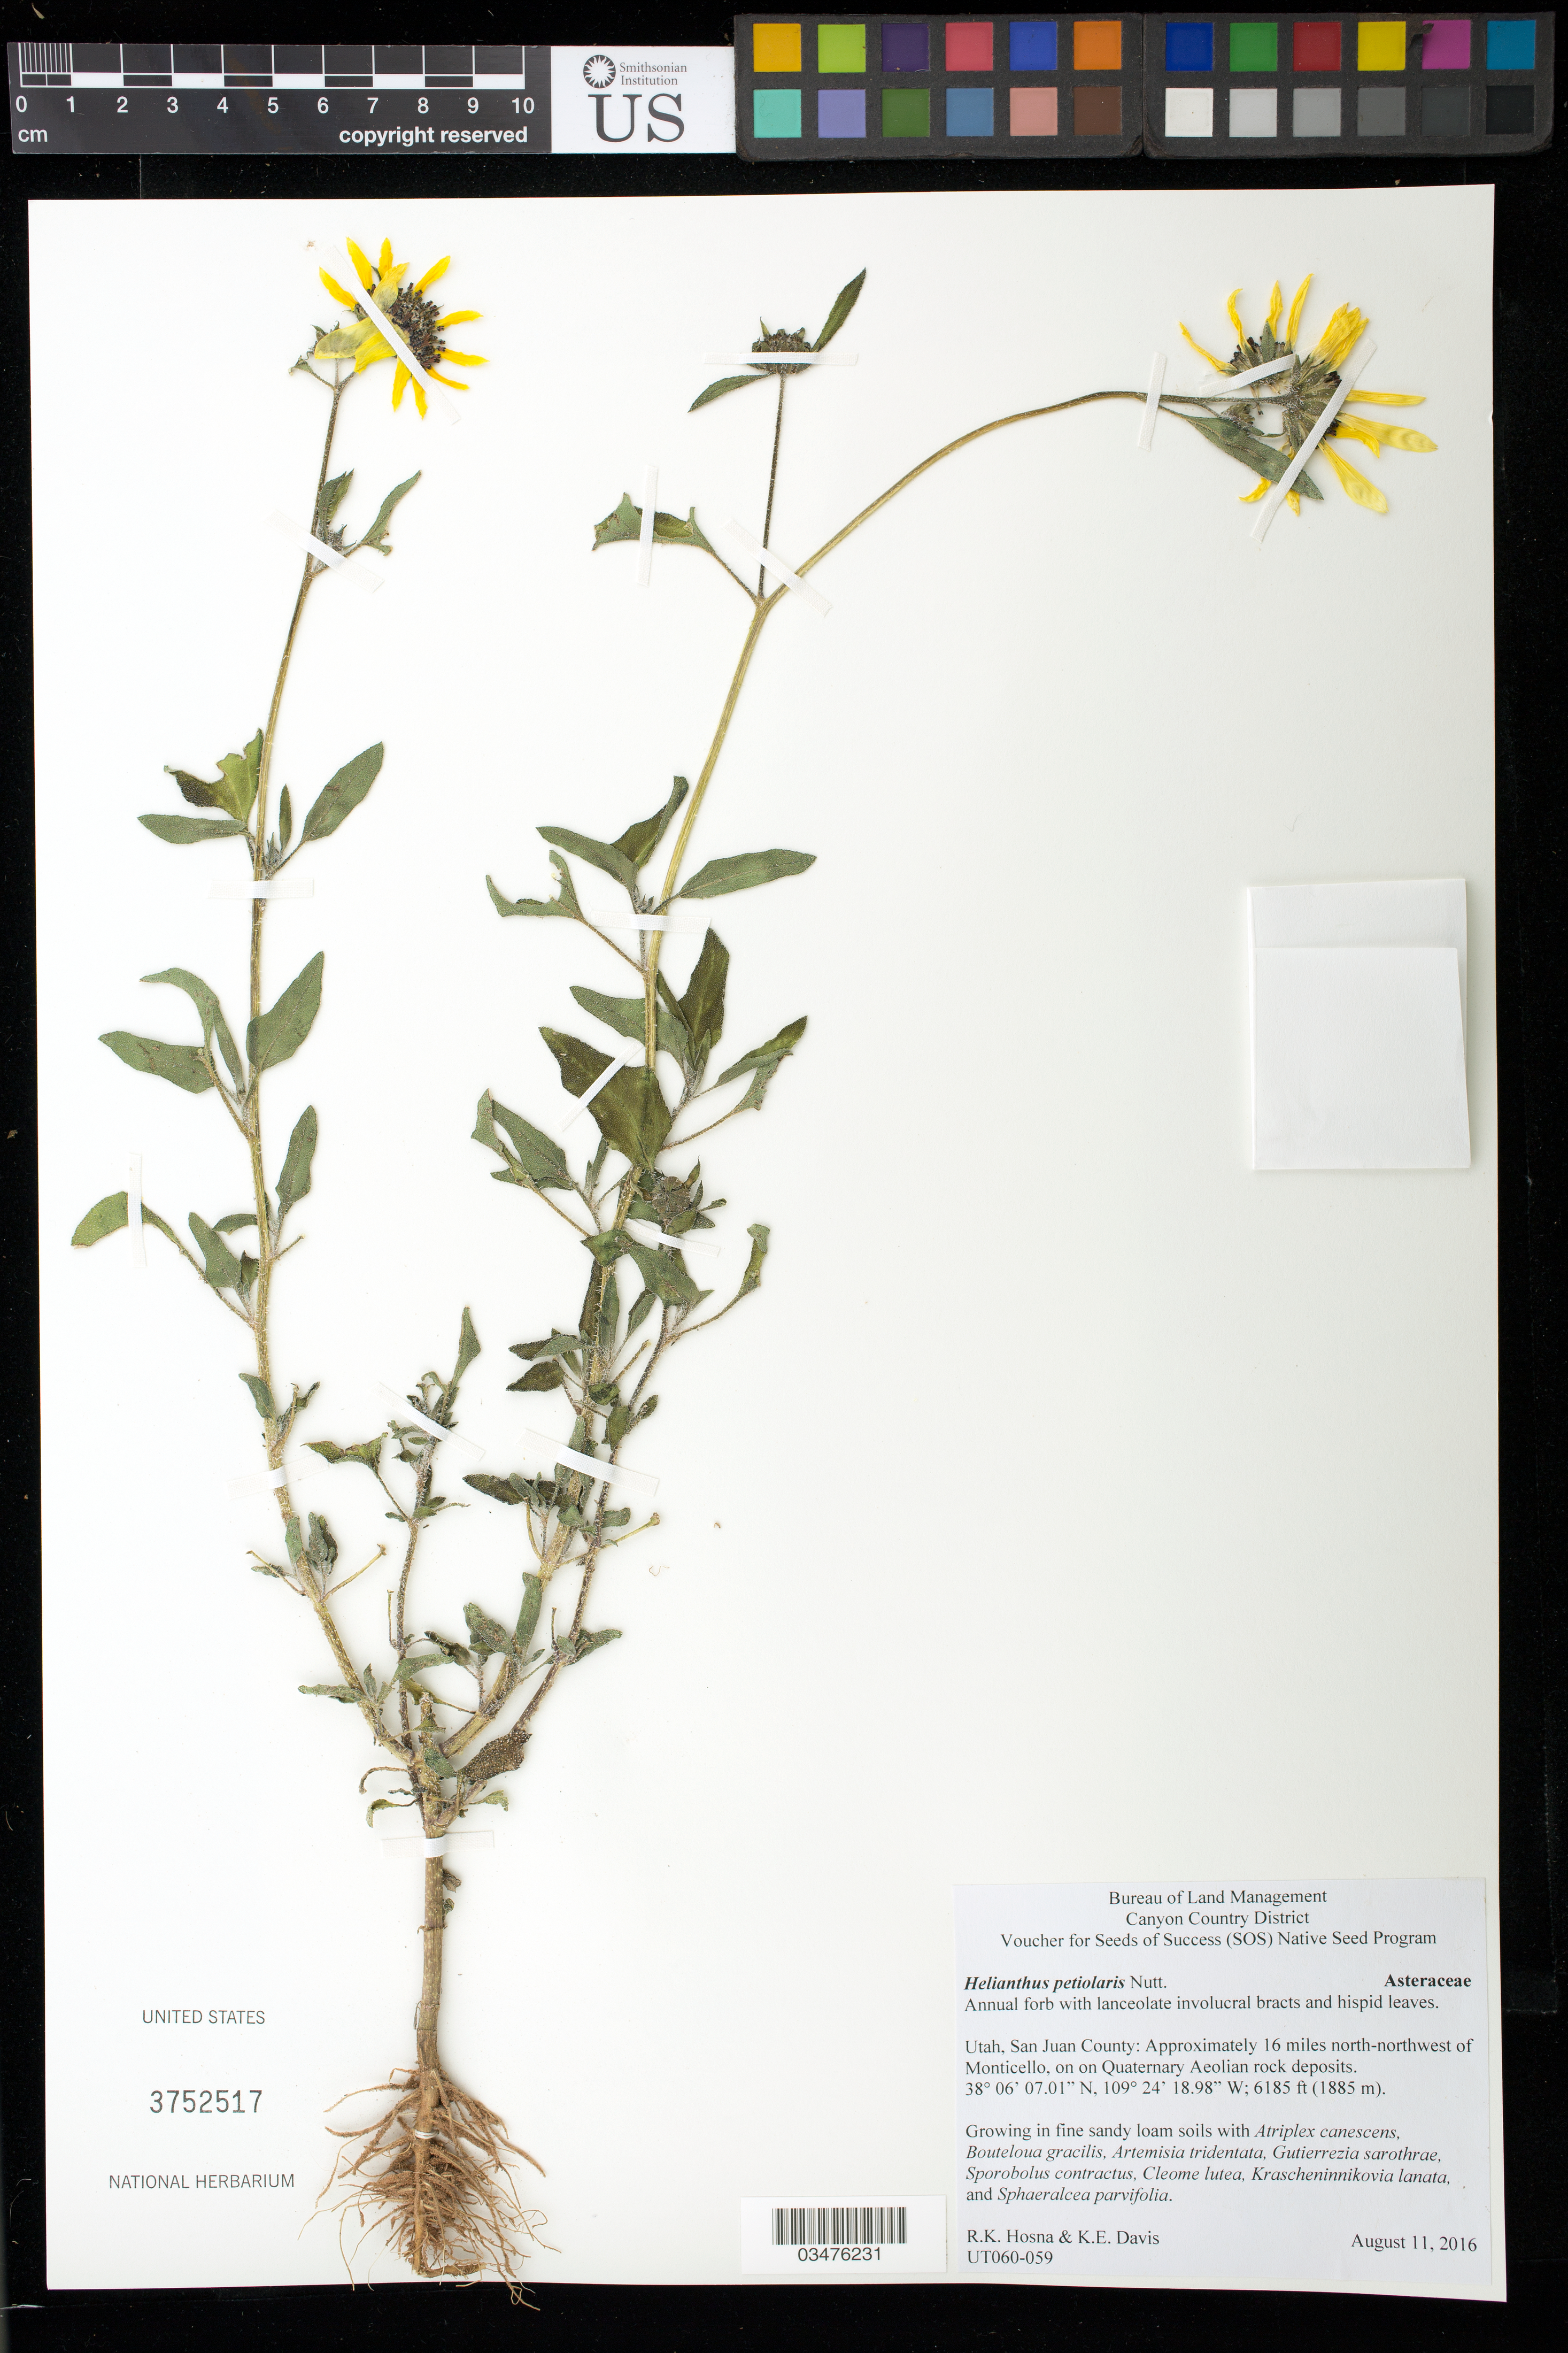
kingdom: Plantae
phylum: Tracheophyta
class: Magnoliopsida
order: Asterales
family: Asteraceae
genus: Helianthus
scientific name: Helianthus petiolaris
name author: Nutt.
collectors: R. Hosna & K. Davis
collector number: UT060-059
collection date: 2016-08-11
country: United States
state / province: Utah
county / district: San Juan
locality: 16 mi. NNW of Monticello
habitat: Quaternary Aeolian rock deposits, fine sandy loam soils.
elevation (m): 1885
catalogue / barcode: US 3752517